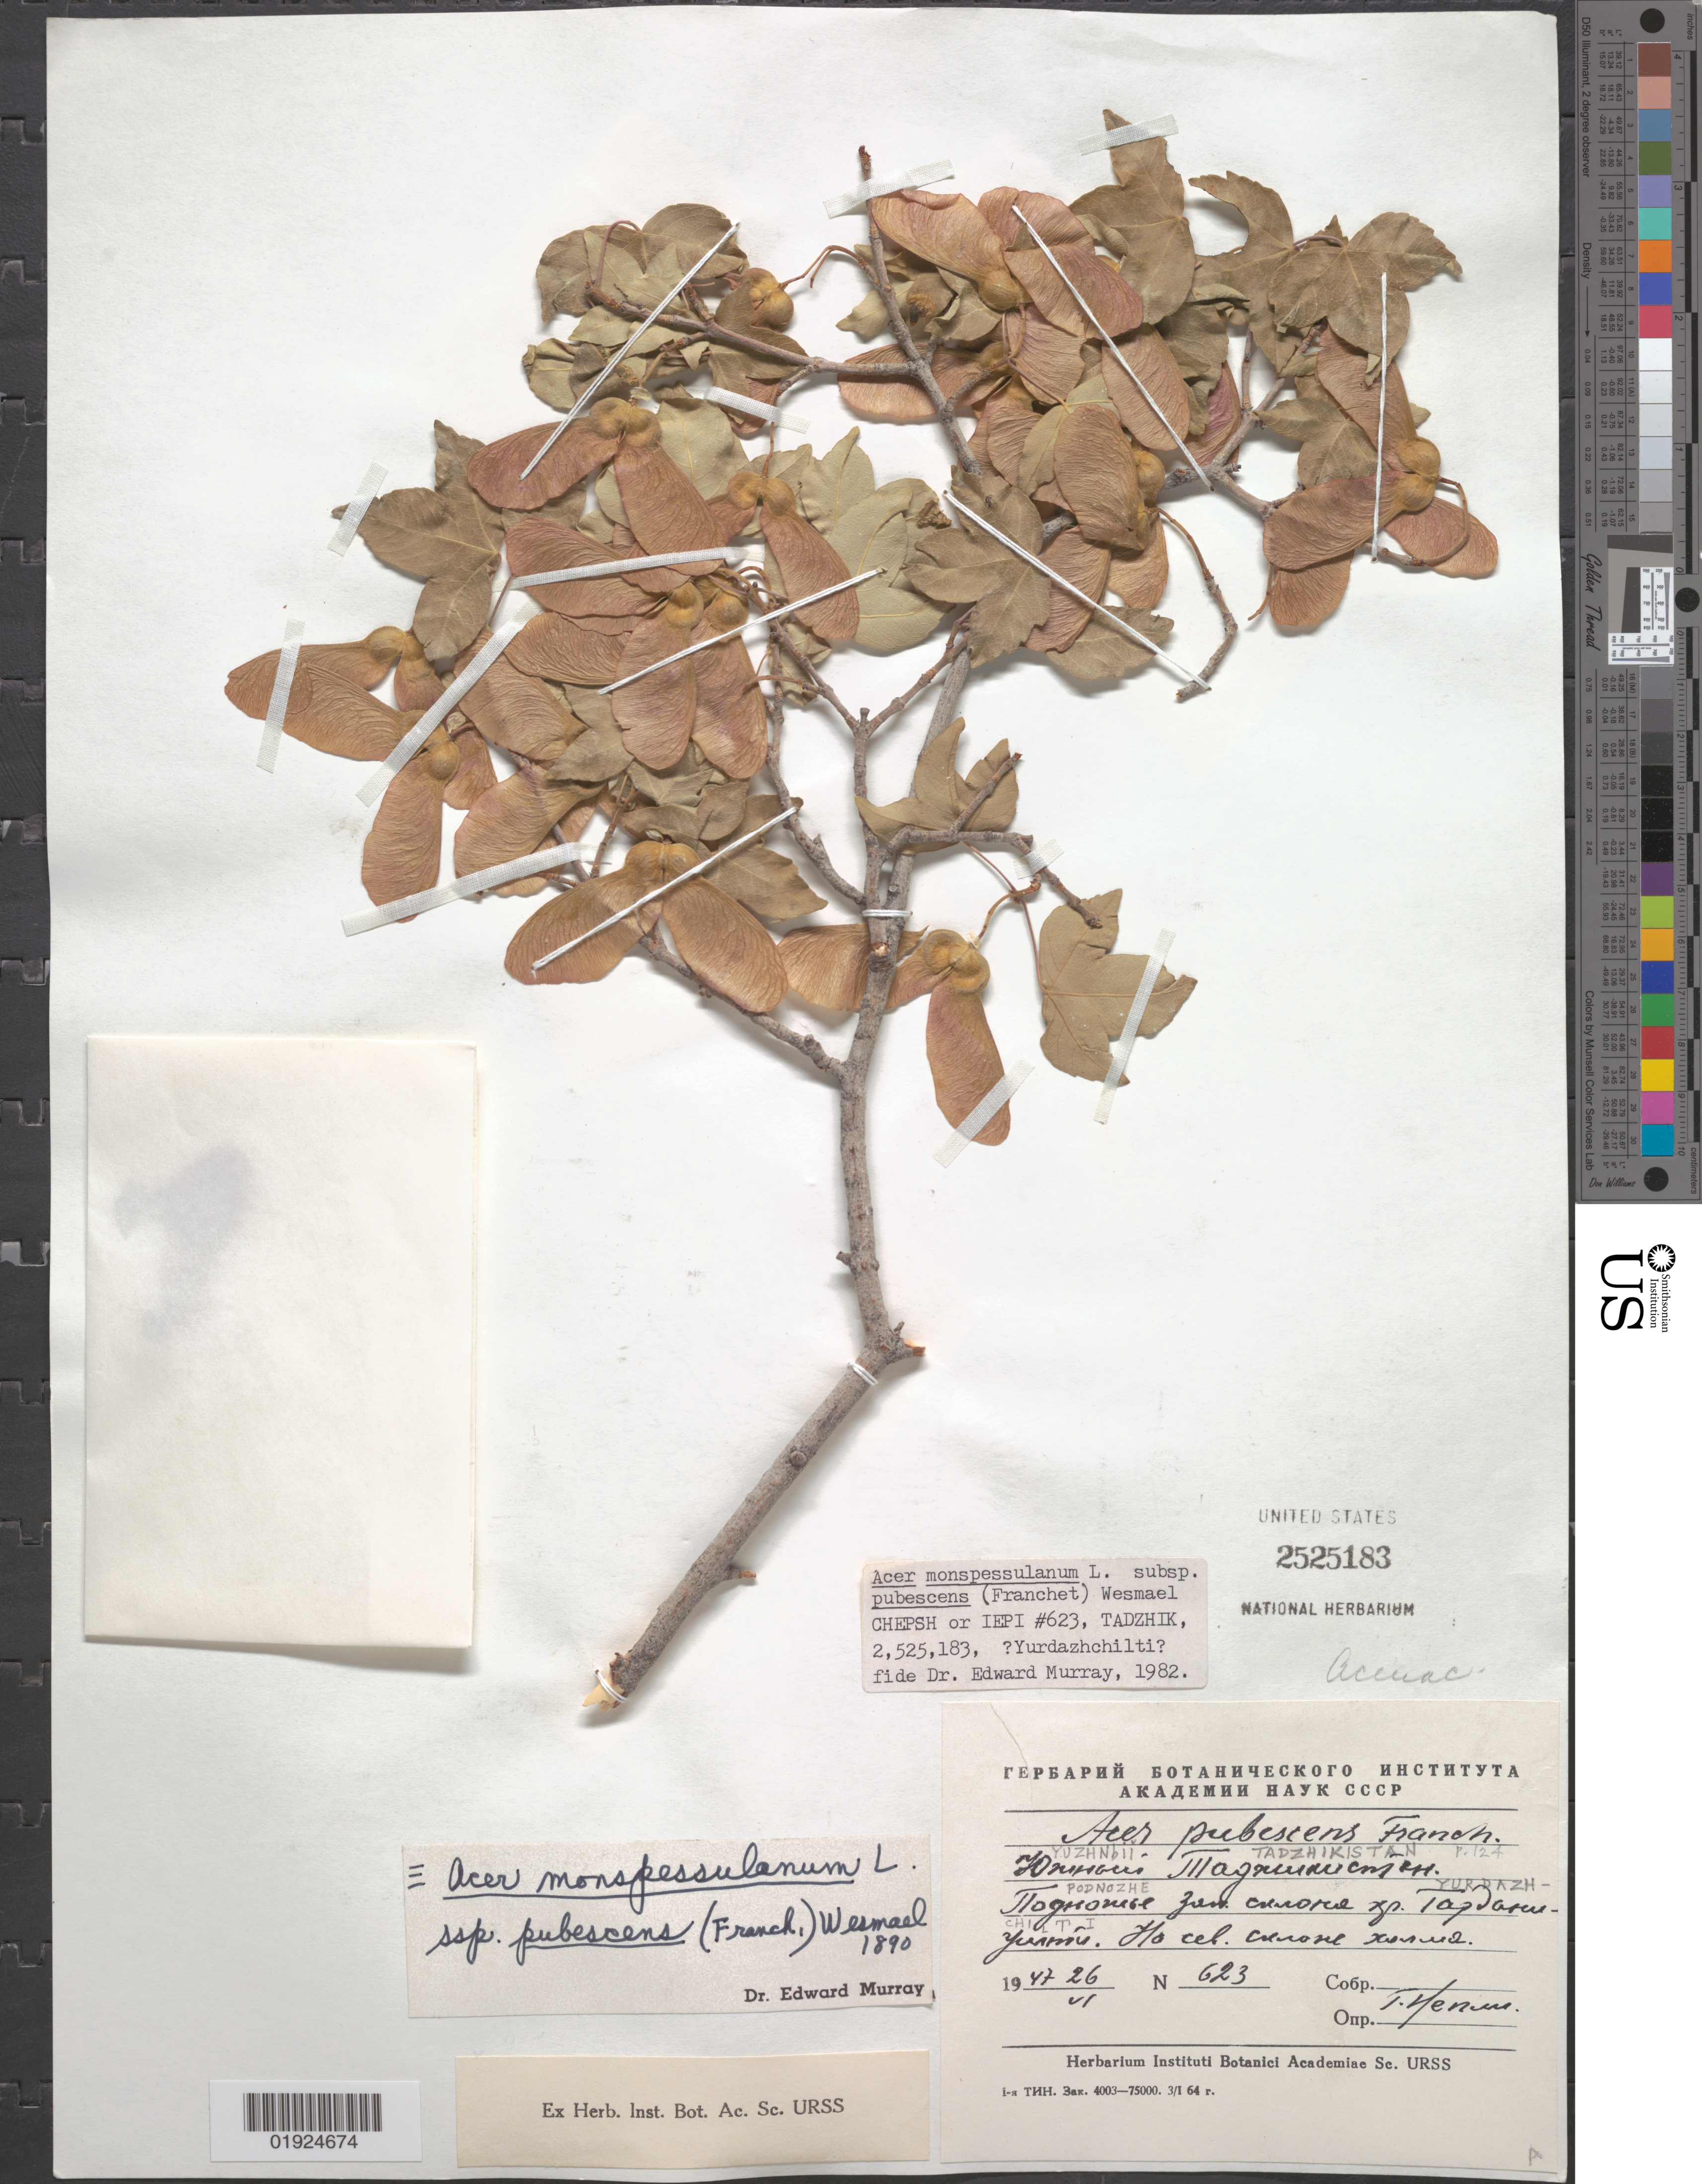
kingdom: Plantae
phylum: Tracheophyta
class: Magnoliopsida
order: Sapindales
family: Sapindaceae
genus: Acer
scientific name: Acer monspessulanum subsp. pubescens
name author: (Franch.) Wesm.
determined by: Murray, Edward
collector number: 623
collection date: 1947-06-26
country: Tajikistan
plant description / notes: Label written in Russian ?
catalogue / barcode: US 2525183